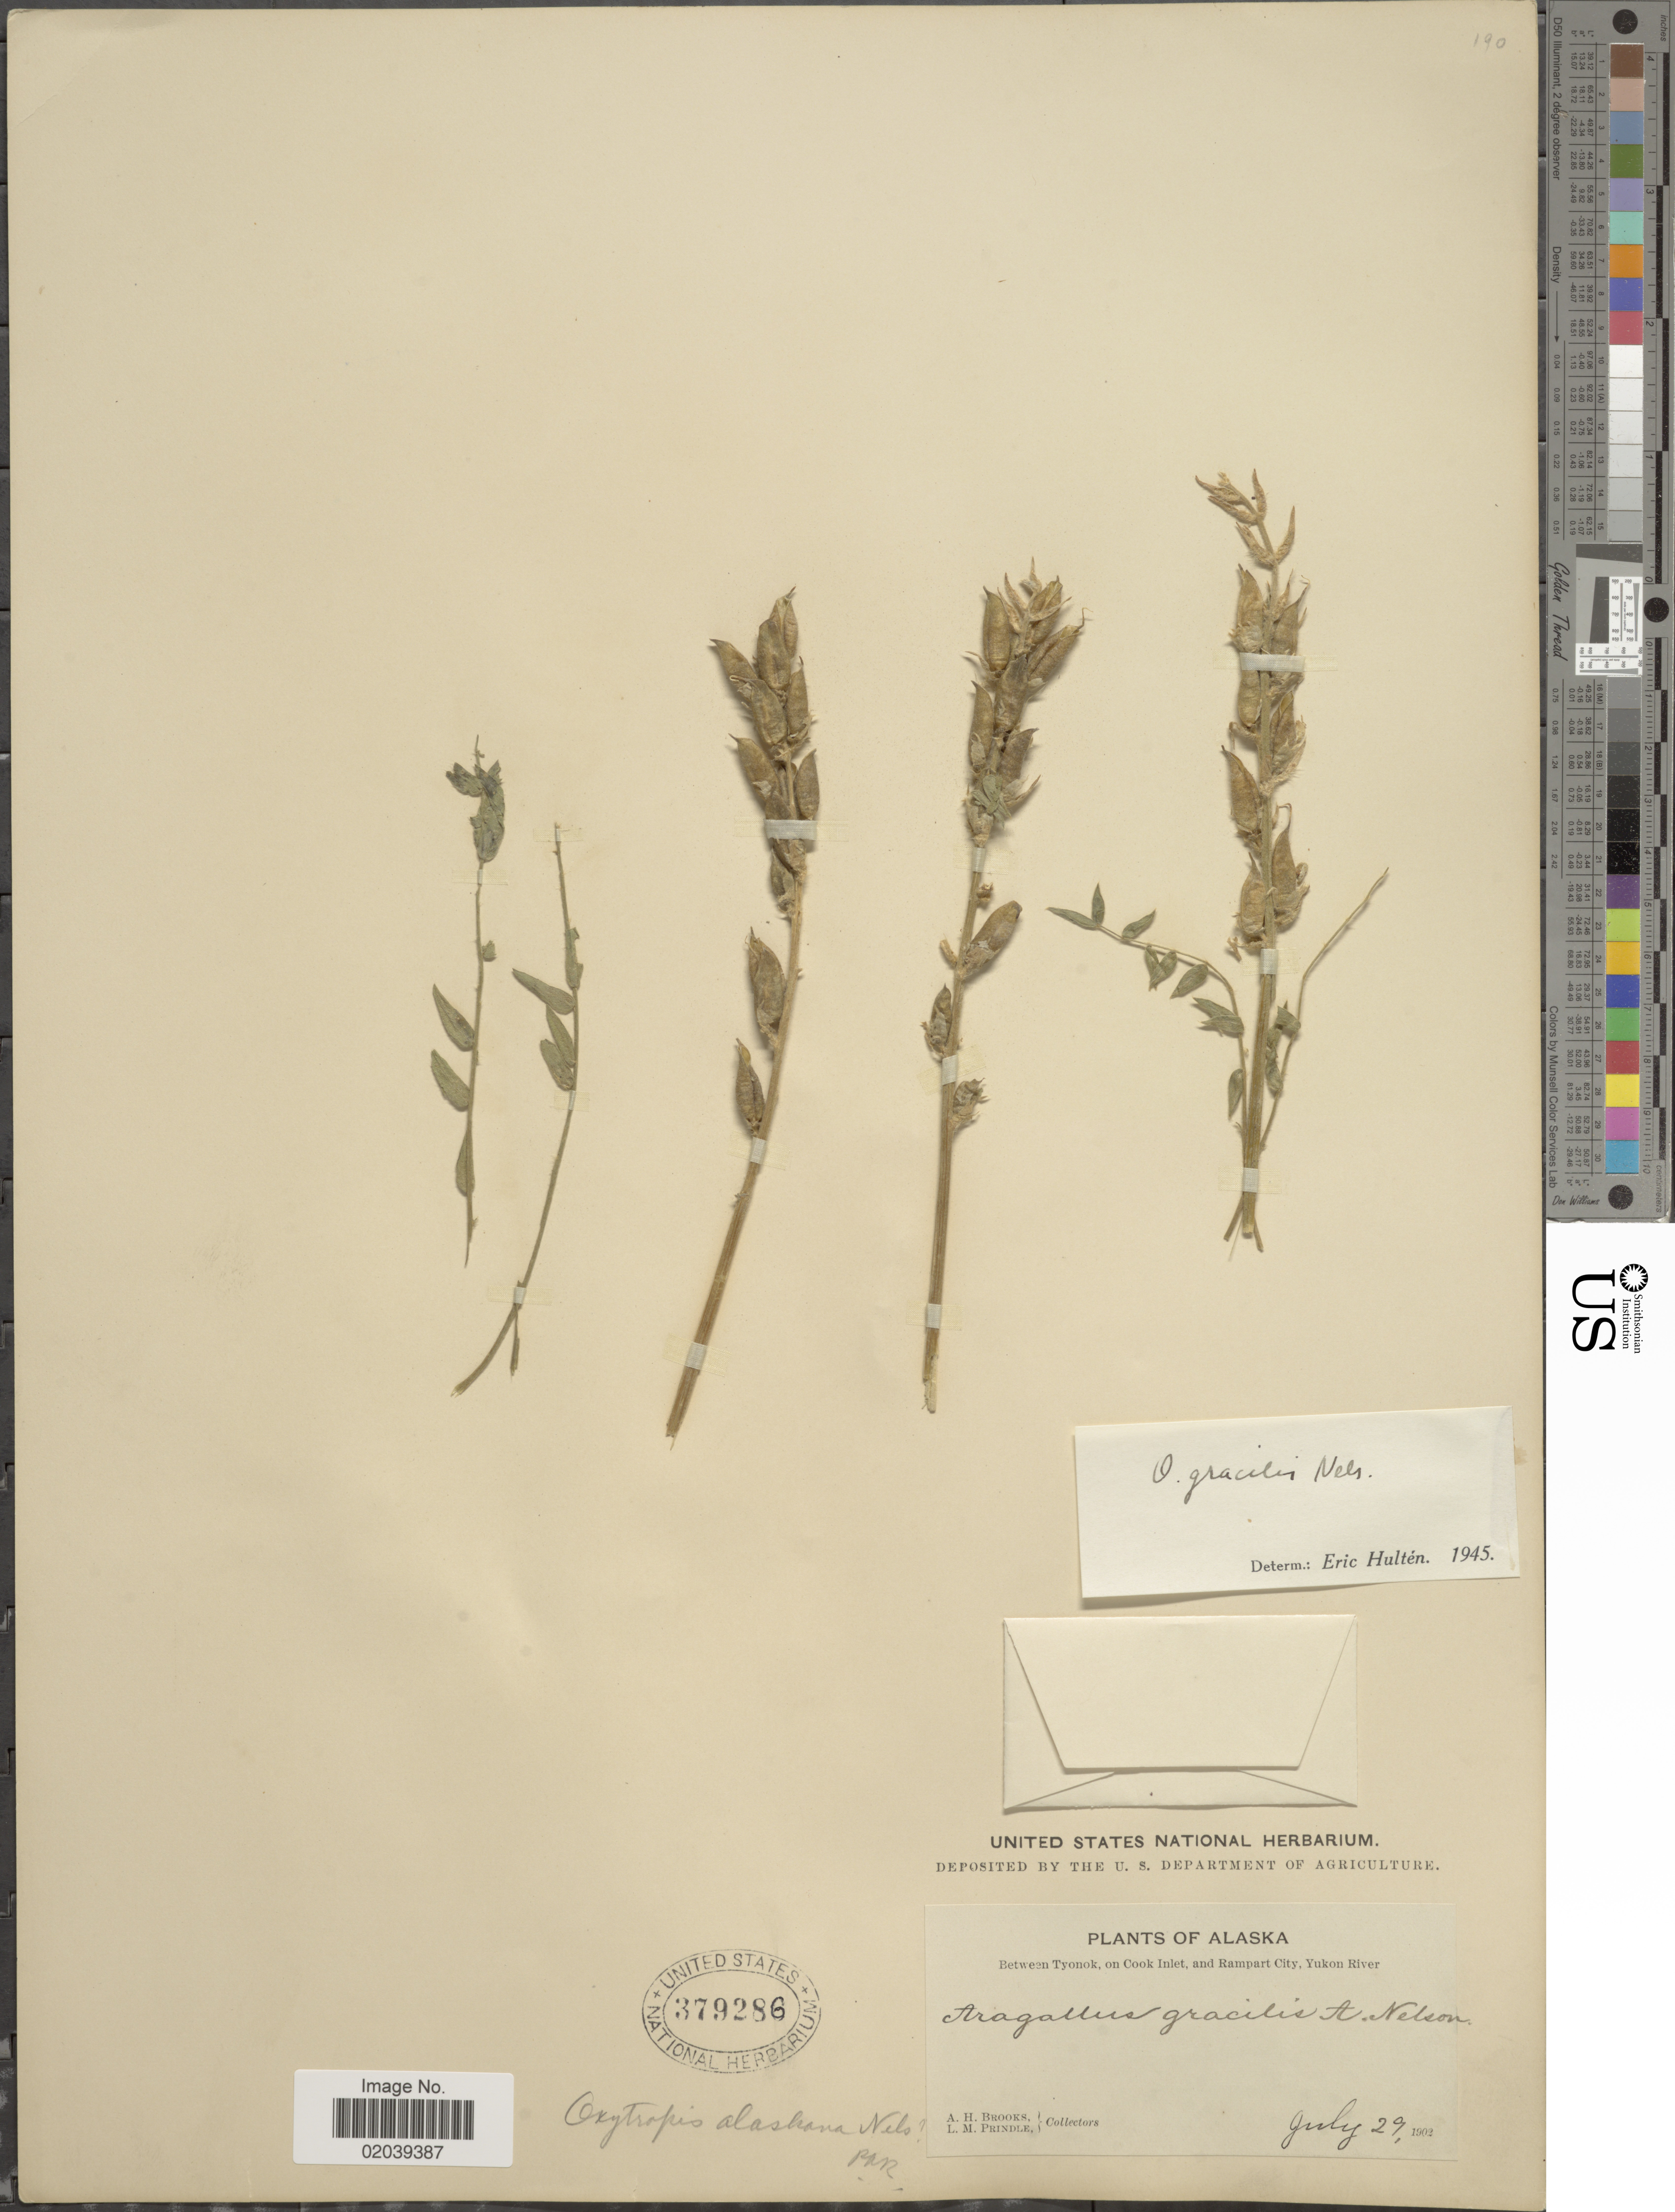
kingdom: Plantae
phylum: Tracheophyta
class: Magnoliopsida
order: Fabales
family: Fabaceae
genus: Oxytropis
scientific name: Oxytropis campestris var. gracilis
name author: (A. Nelson) Barneby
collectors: A. Brooks & L. Prindle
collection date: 1902-07-29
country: United States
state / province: Alaska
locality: Between Tyonok, on Cook Inlet, and Rampart City, Yukon River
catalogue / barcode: US 379286